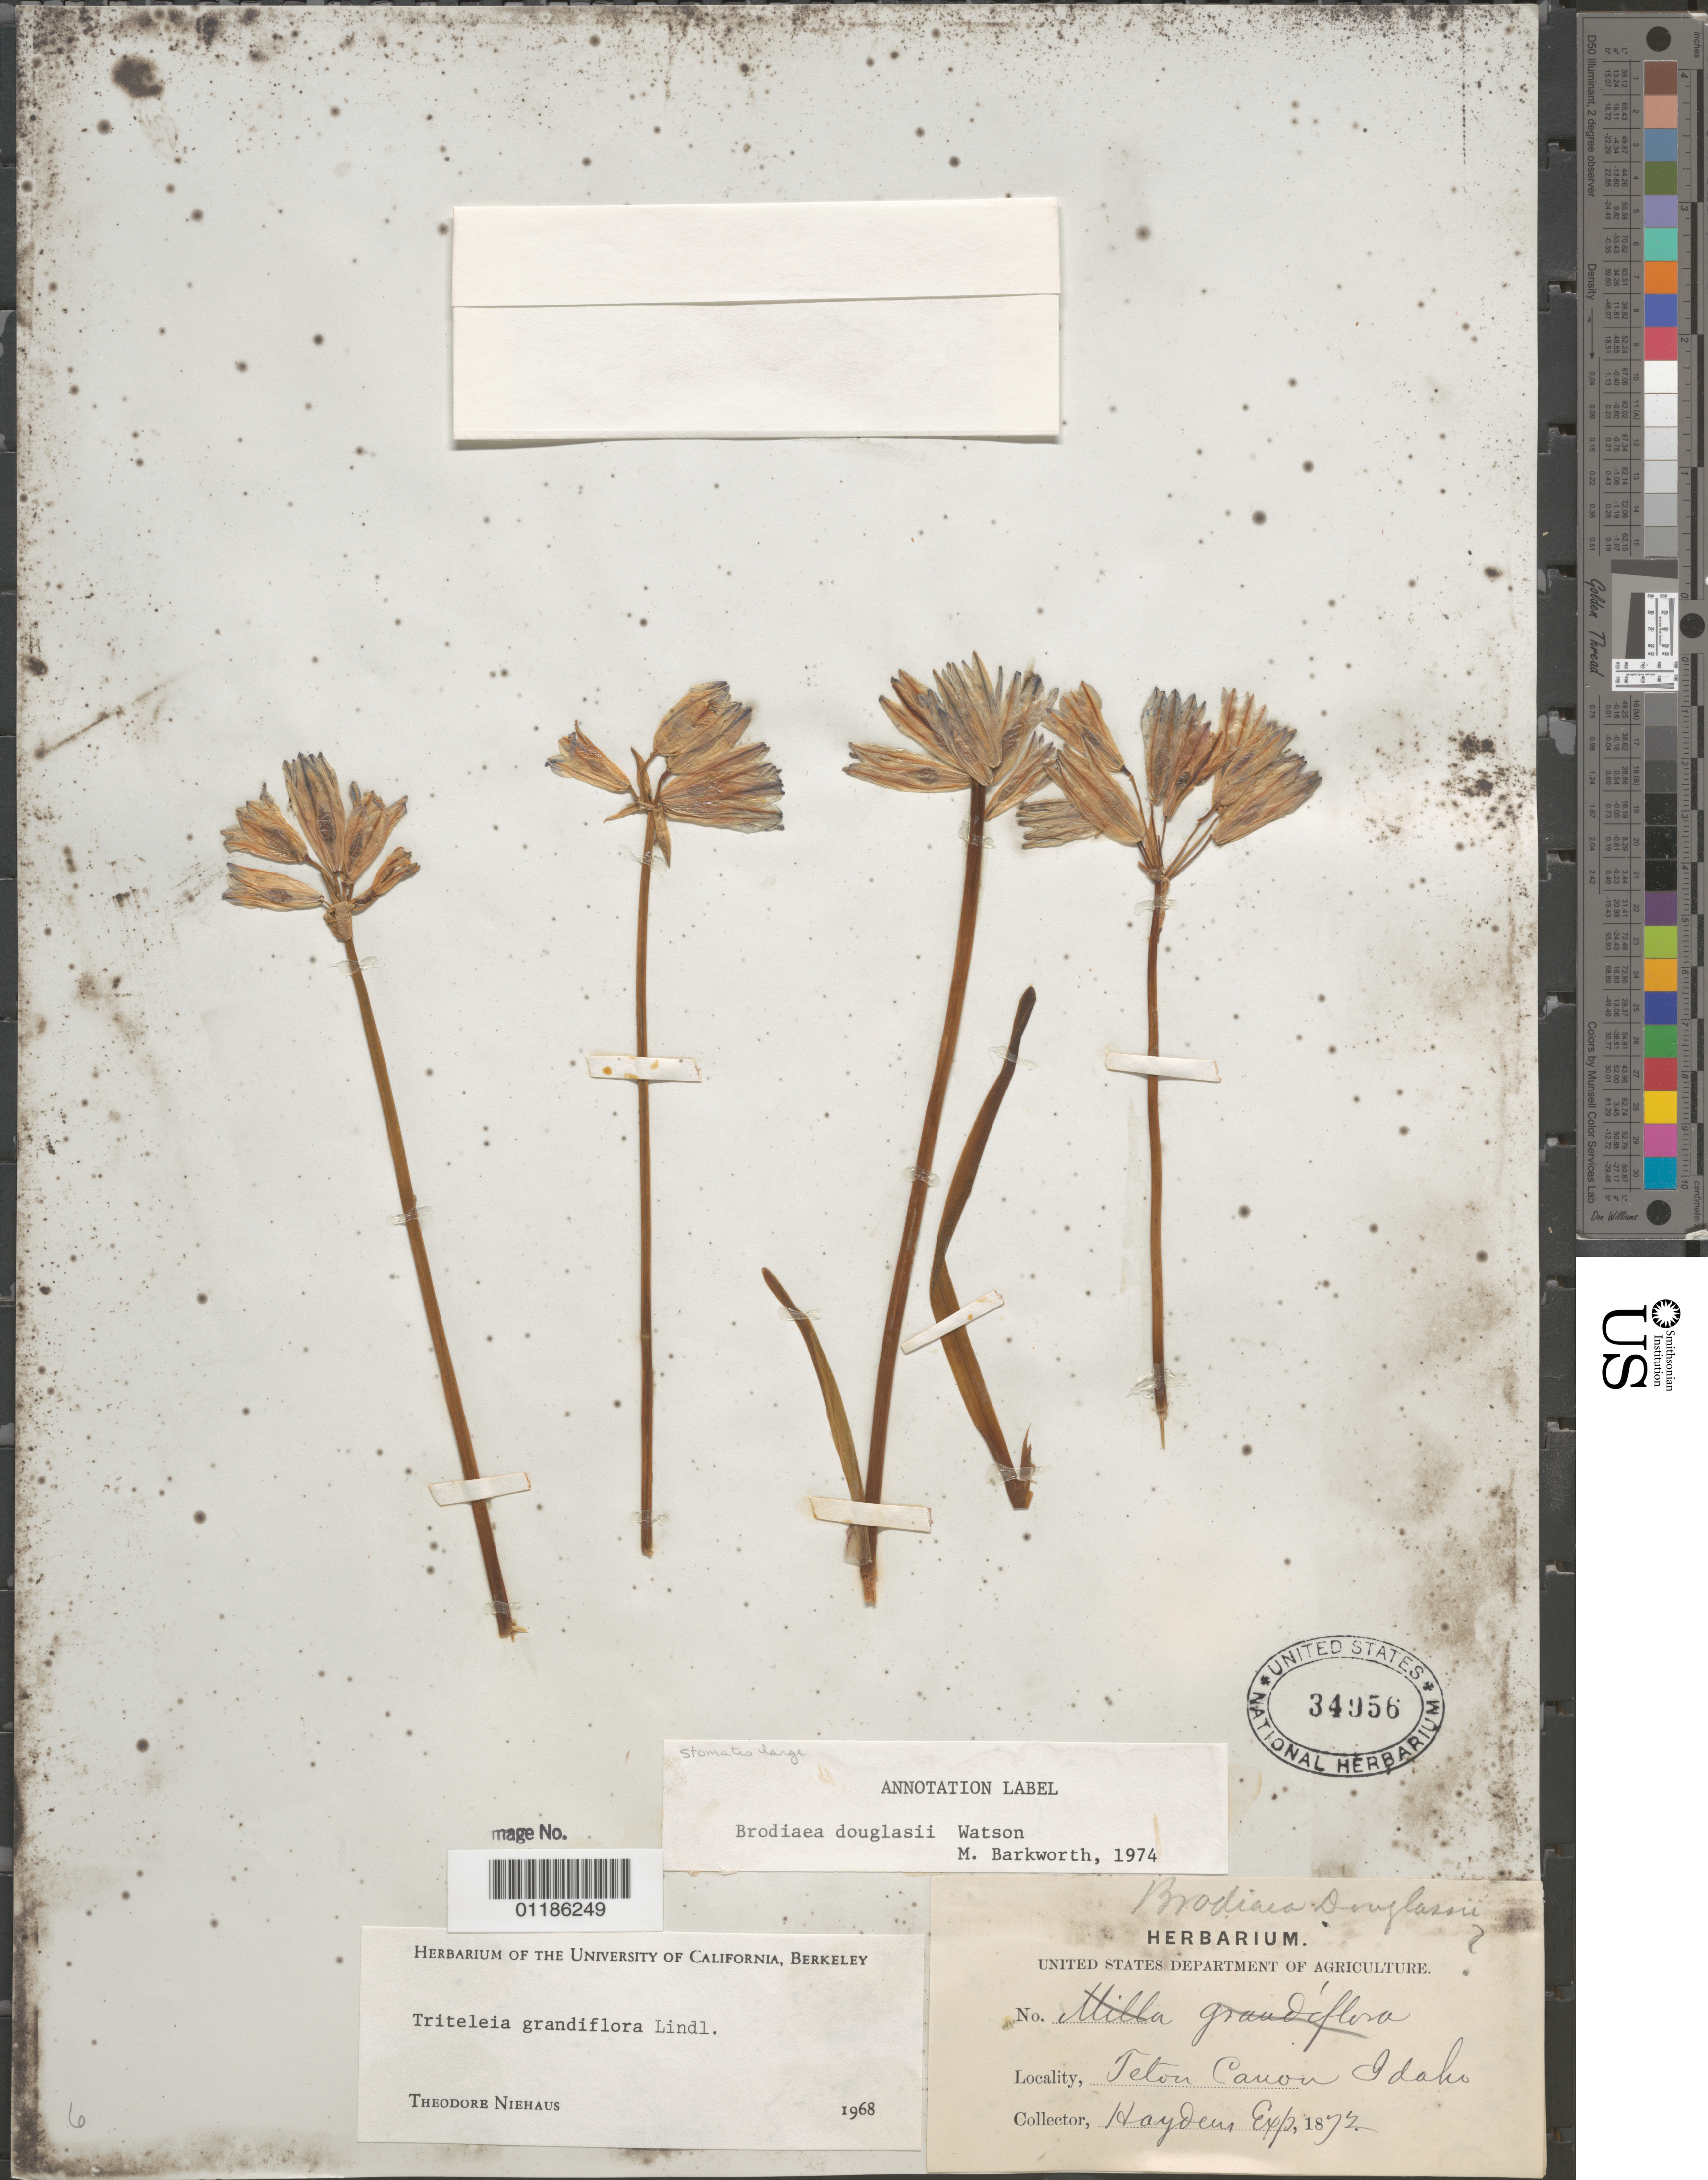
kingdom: Plantae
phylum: Tracheophyta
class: Liliopsida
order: Asparagales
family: Asparagaceae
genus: Brodiaea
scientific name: Brodiaea douglasii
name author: S. Watson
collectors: Hayden's Exped.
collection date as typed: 1872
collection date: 1872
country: United States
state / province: Idaho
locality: Teton Canon.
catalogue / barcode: US 34956